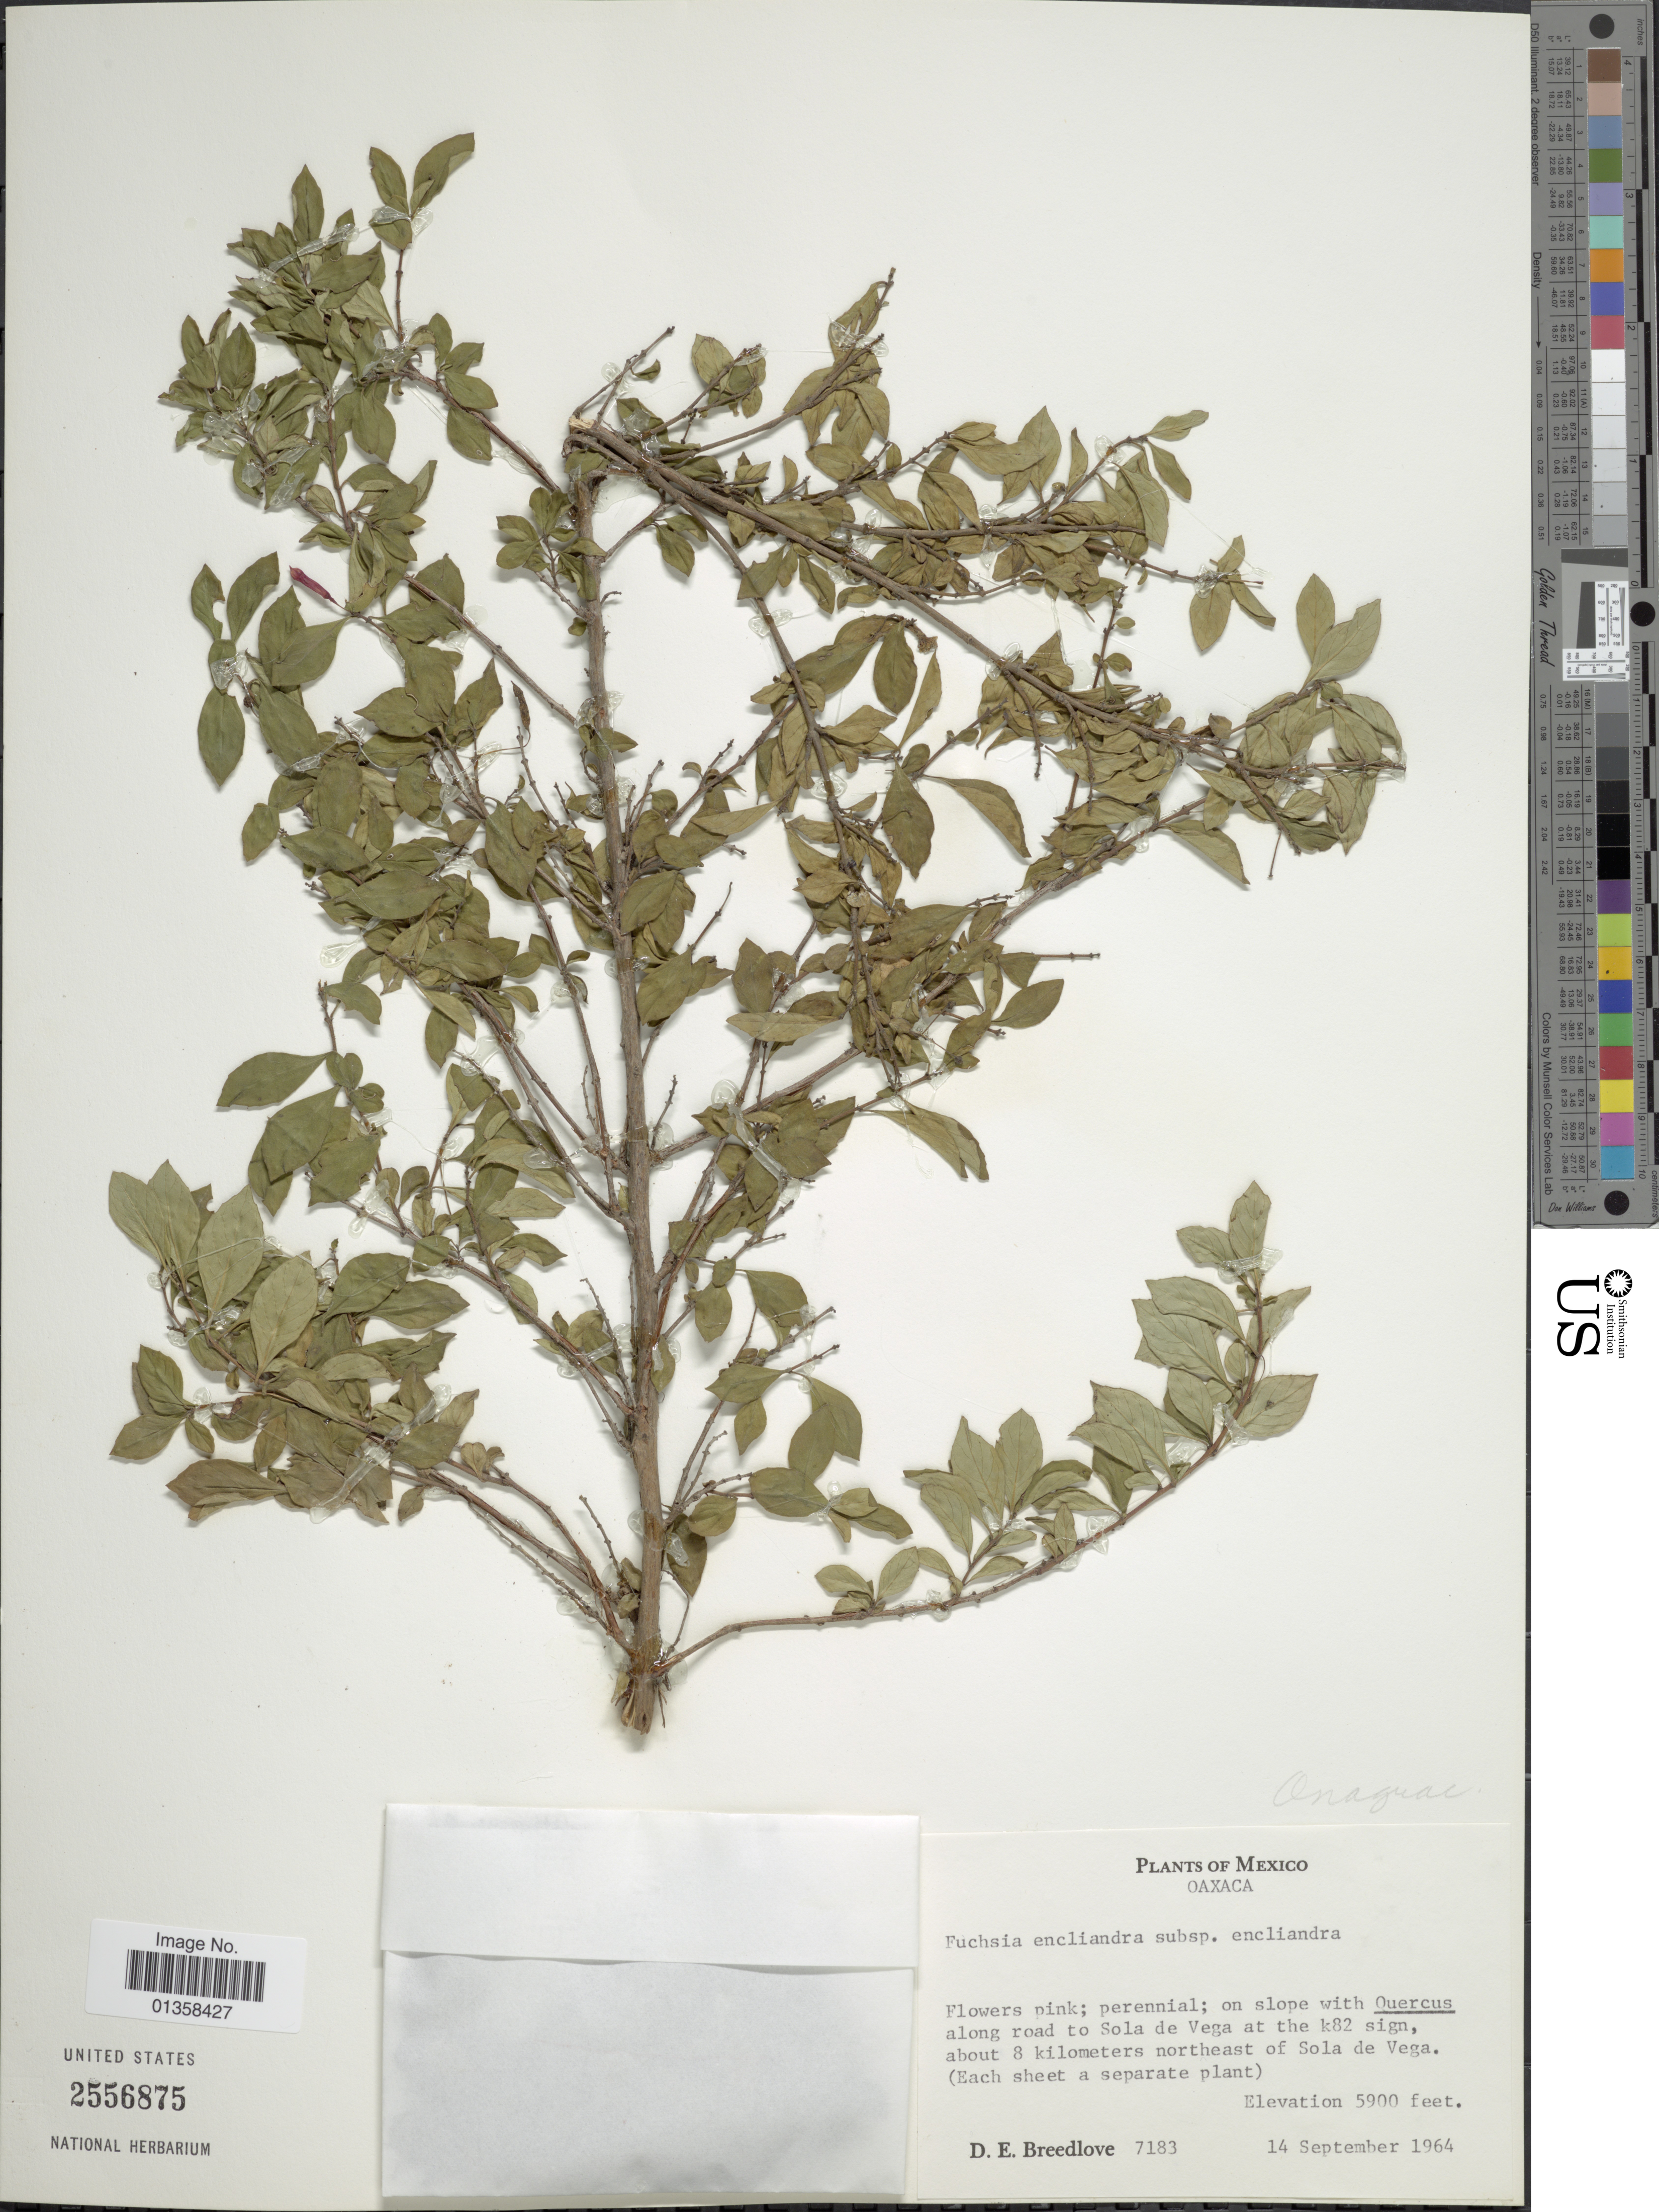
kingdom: Plantae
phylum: Tracheophyta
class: Magnoliopsida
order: Myrtales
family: Onagraceae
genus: Fuchsia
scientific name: Fuchsia encliandra subsp. encliandra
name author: Steud.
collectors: D. E. Breedlove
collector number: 7183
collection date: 1964-09-14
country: Mexico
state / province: Oaxaca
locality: Along road to Sola de Vega at the k82 sign, about 8 kilometers northeast of Sola de Vega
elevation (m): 1798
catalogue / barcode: US 2556875